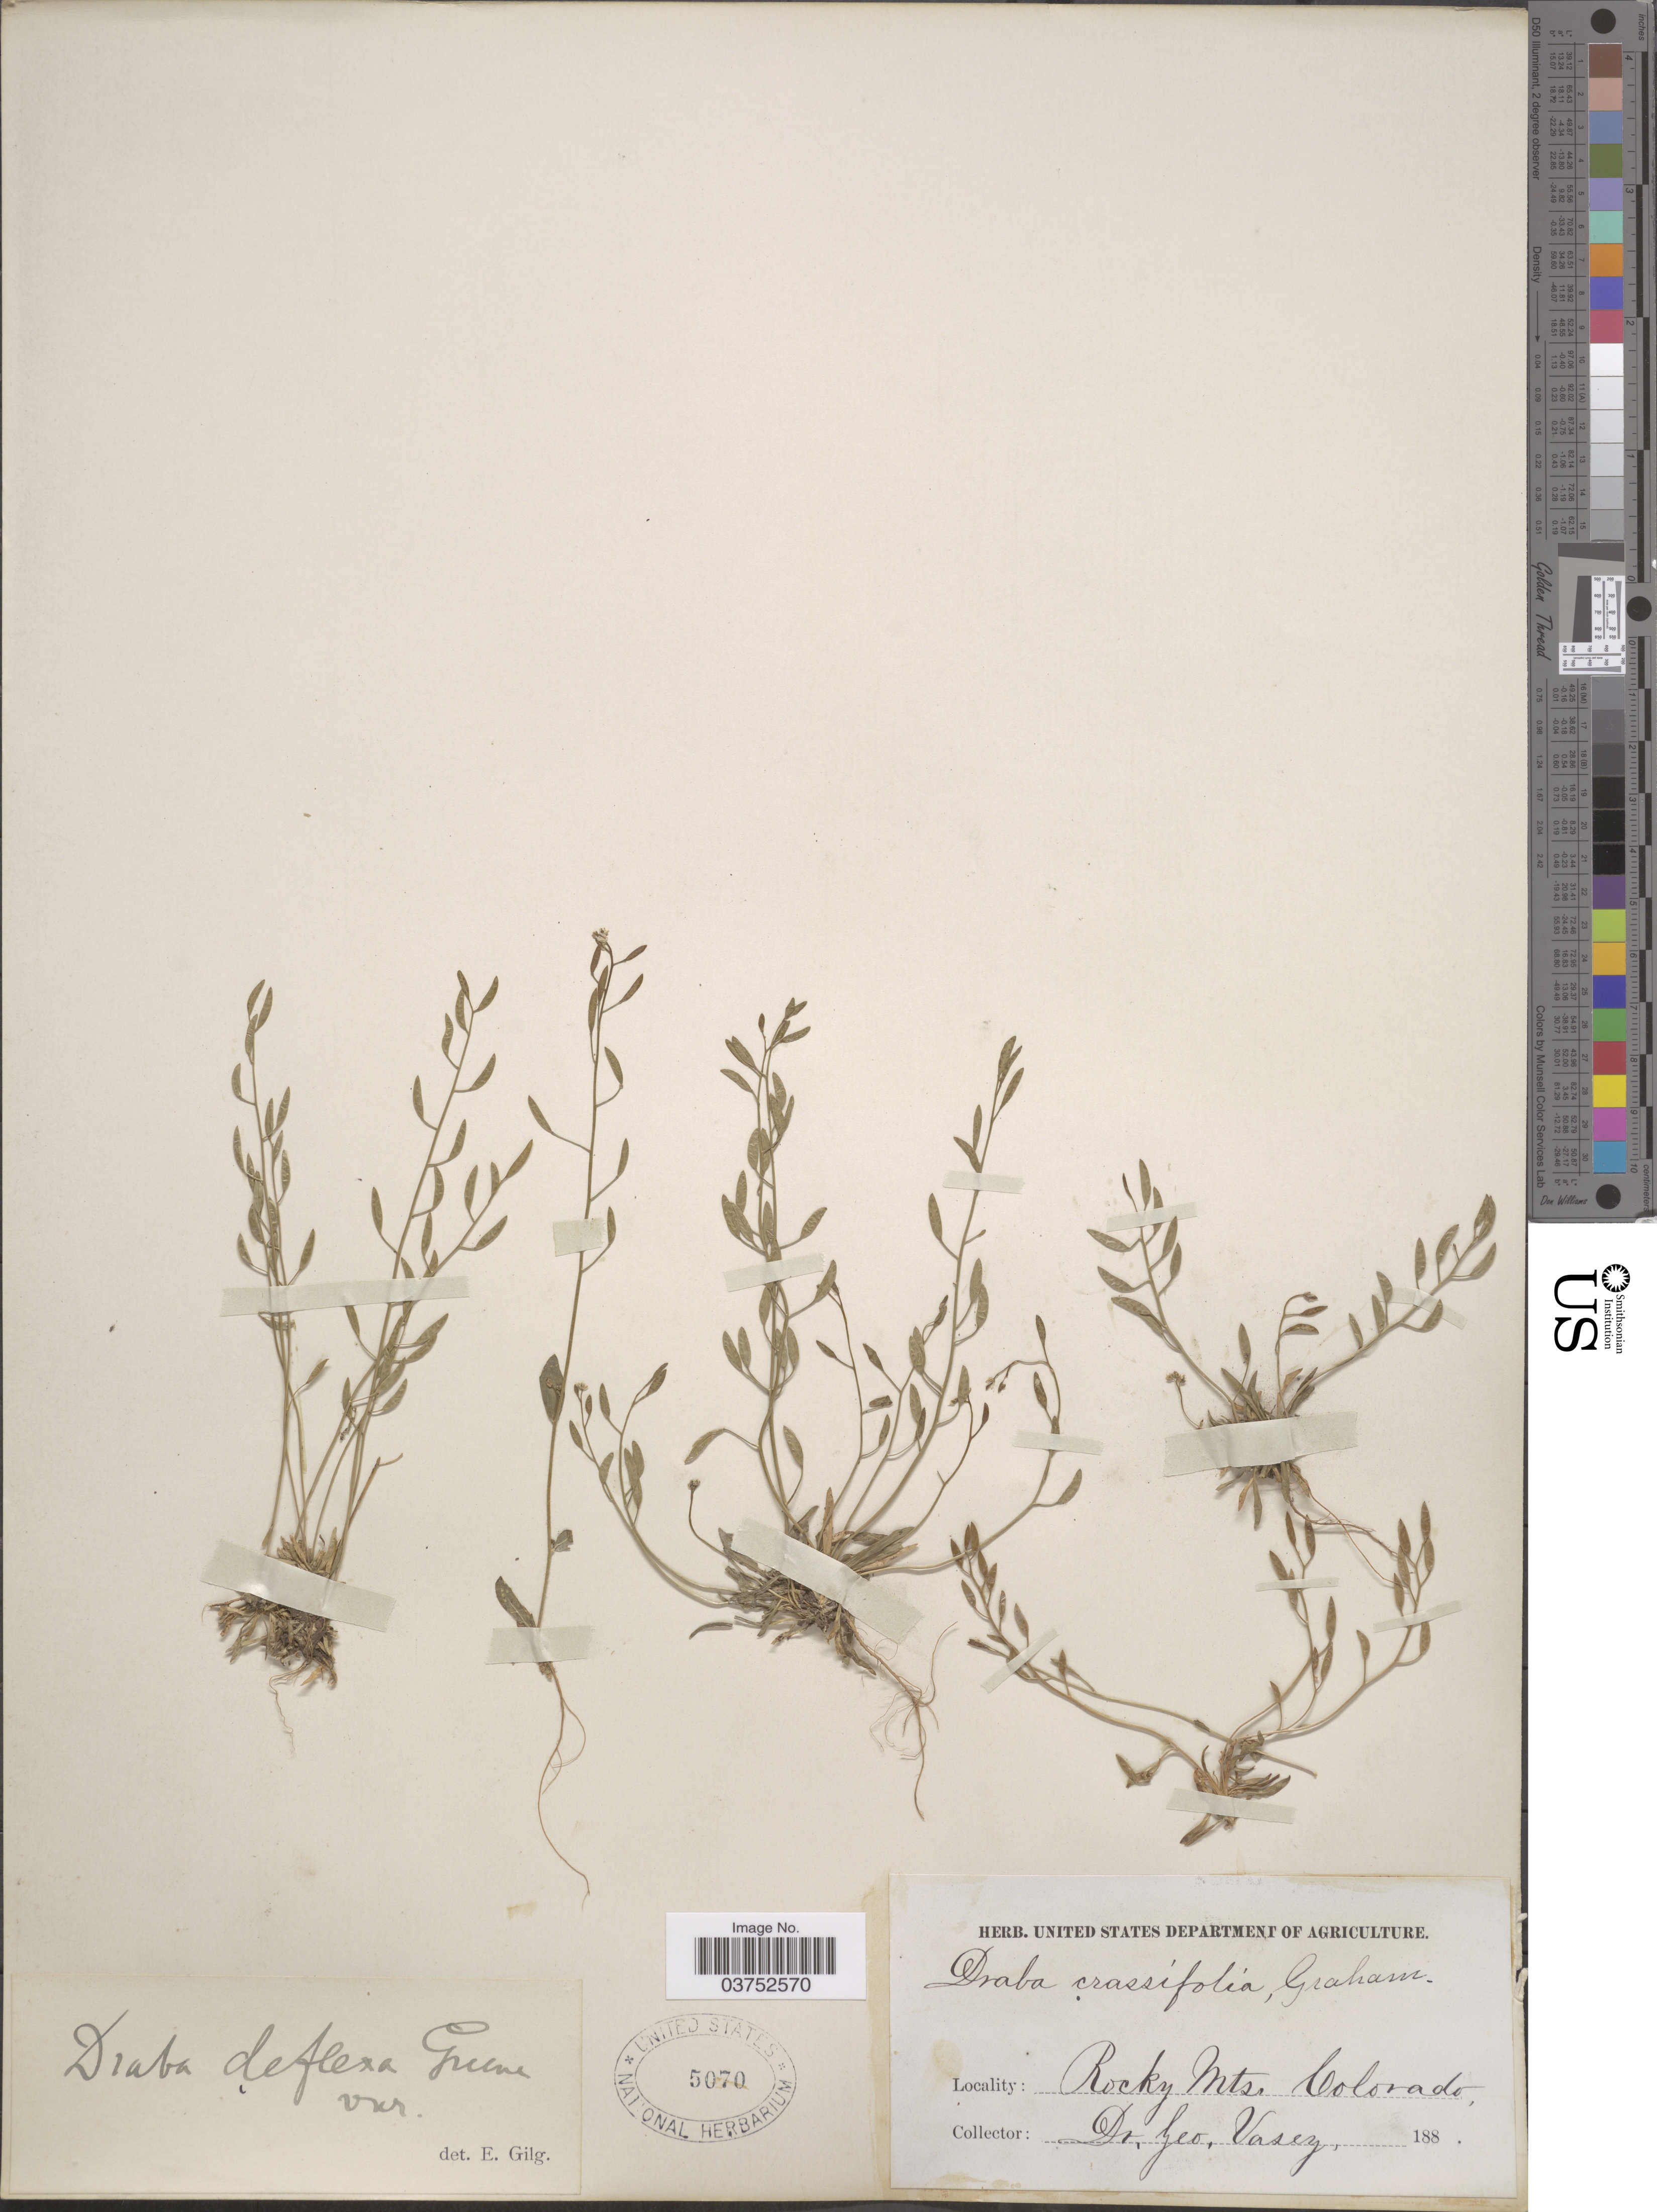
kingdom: Plantae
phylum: Tracheophyta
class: Magnoliopsida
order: Brassicales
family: Brassicaceae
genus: Draba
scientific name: Draba stenoloba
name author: Ledeb.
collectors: G. R. Vasey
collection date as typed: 188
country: United States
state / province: Colorado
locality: Rocky Mts.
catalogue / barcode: US 5070